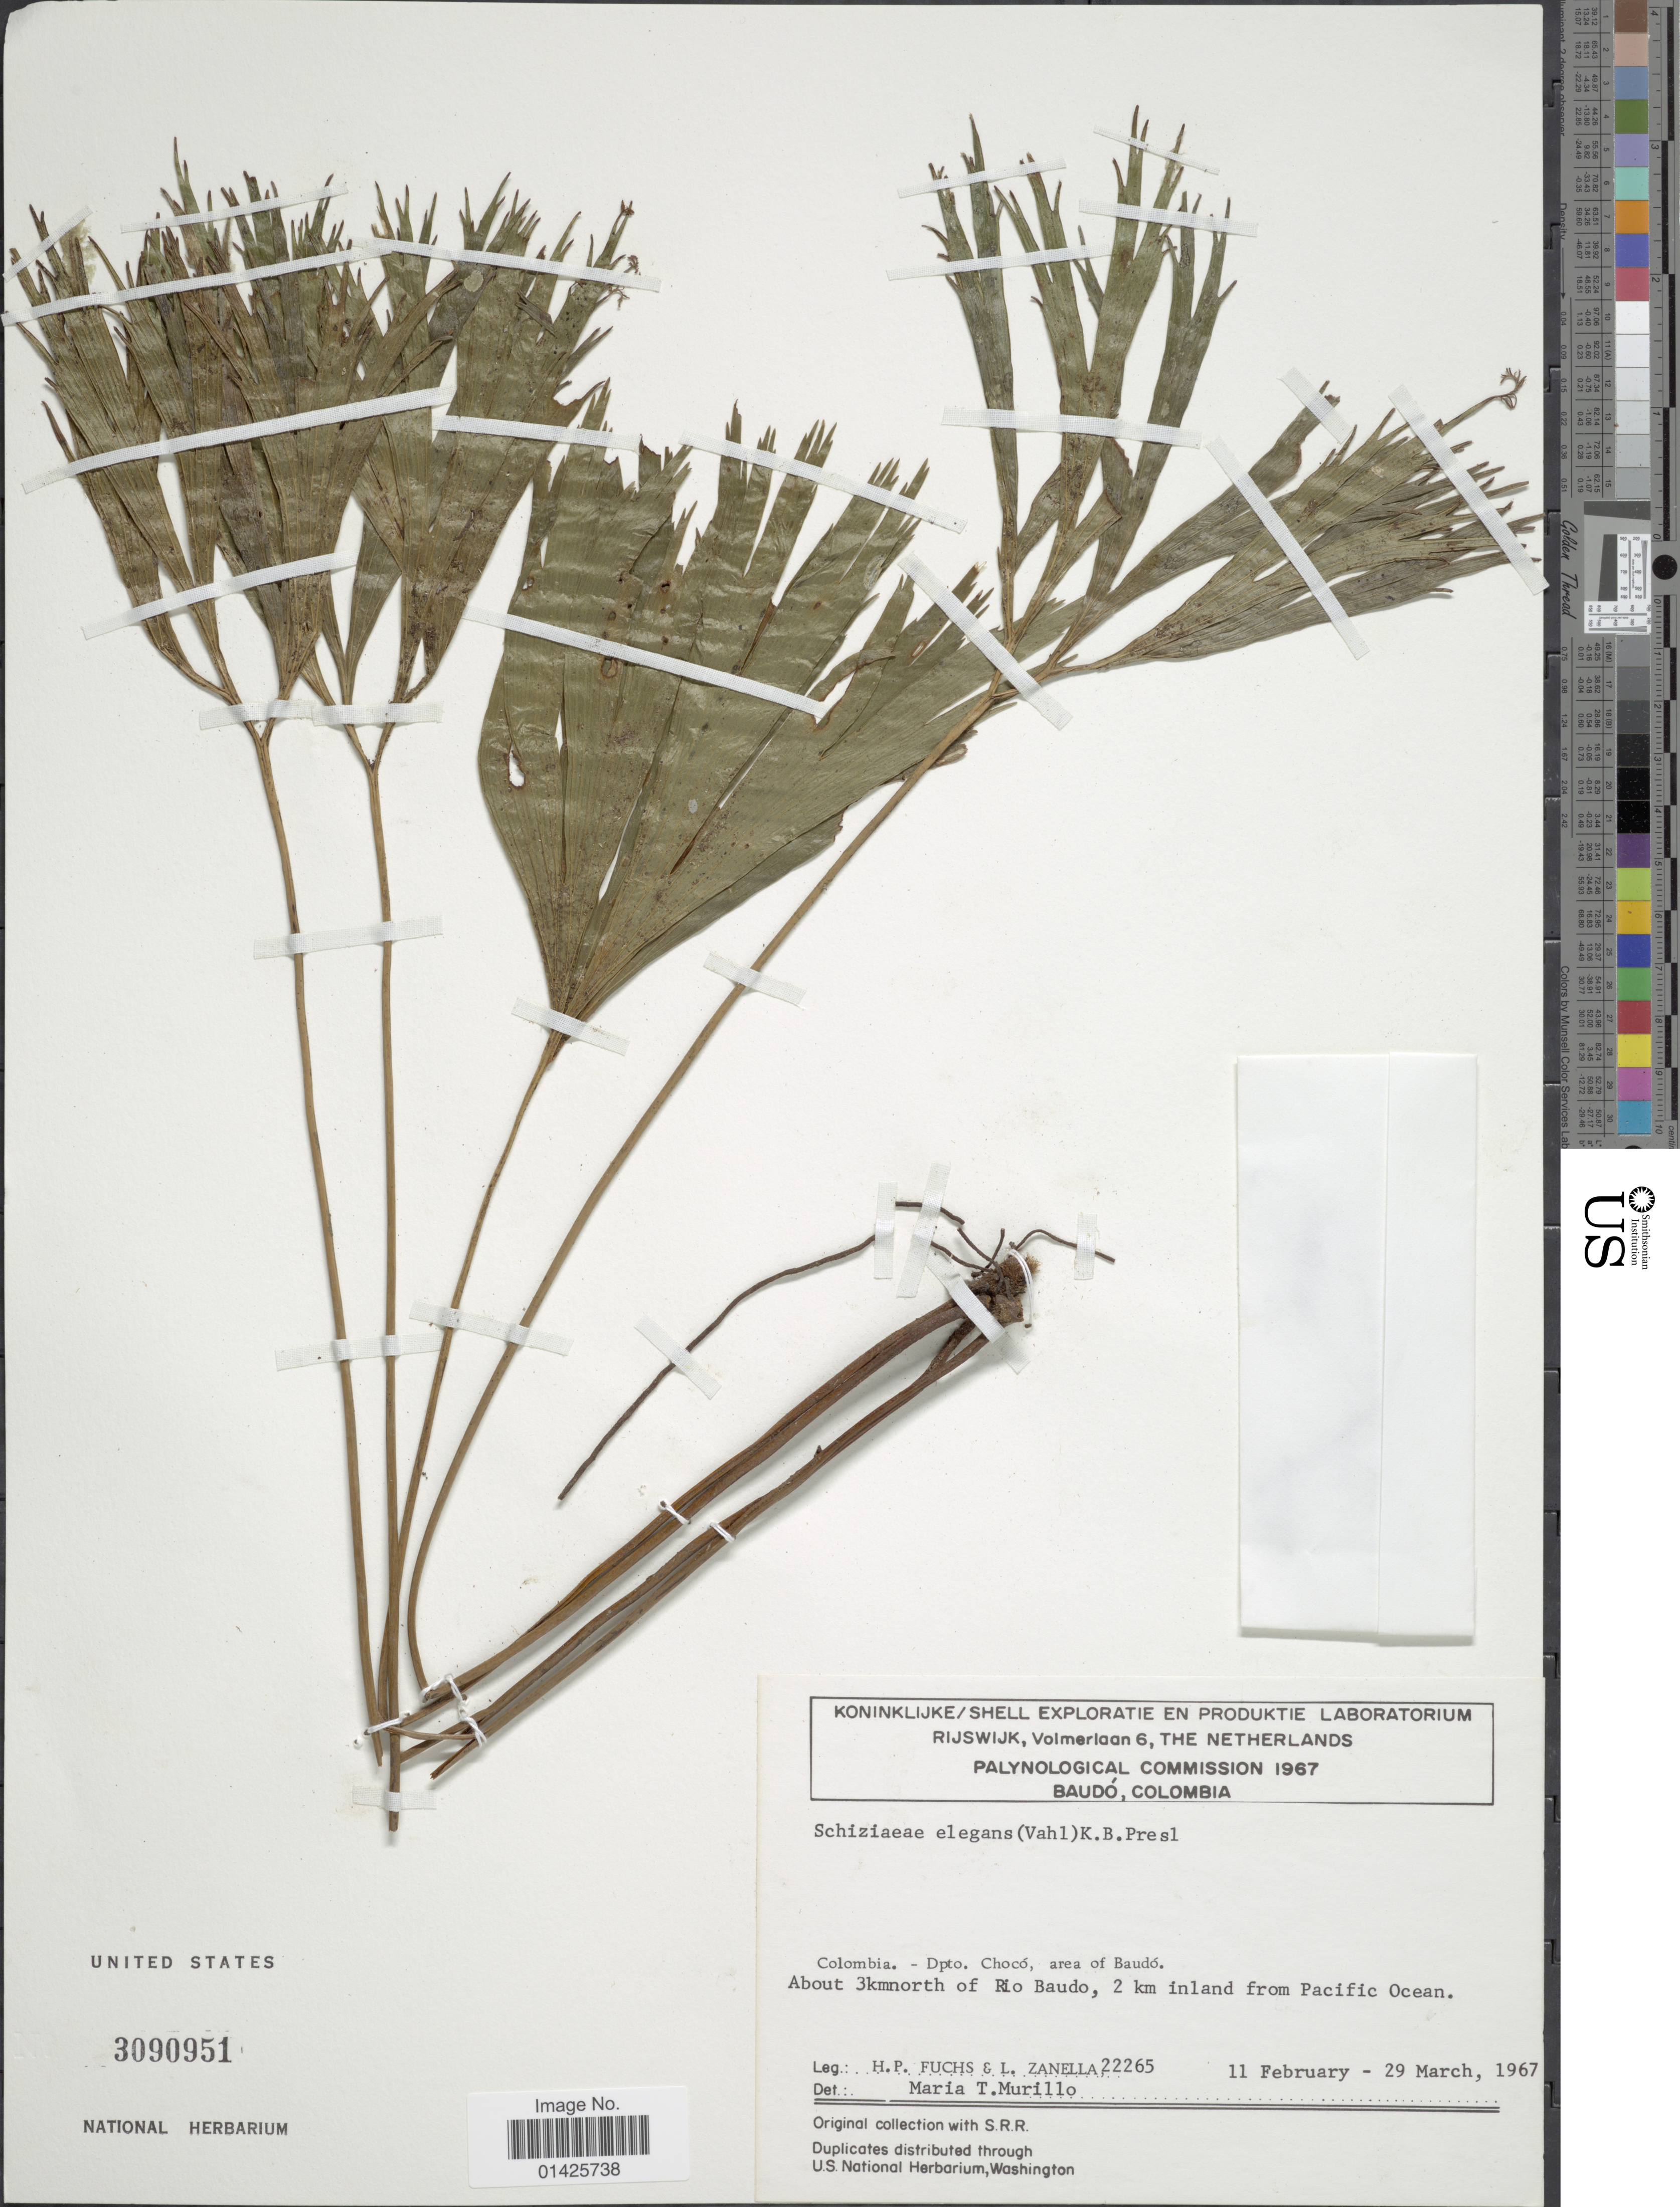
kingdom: Plantae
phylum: Tracheophyta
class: Polypodiopsida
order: Schizaeales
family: Schizaeaceae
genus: Schizaea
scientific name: Schizaea elegans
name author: (Vahl) Sw.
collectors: H. P. Fuchs & L. Zanella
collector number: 22265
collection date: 1967-02-11/1967-03-29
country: Colombia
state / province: Chocó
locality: Dpto. Chocó, area of Baudó, About 3kmnorth of Rio Baudo, 2 km inland from Pacific Ocean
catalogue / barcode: US 3090951